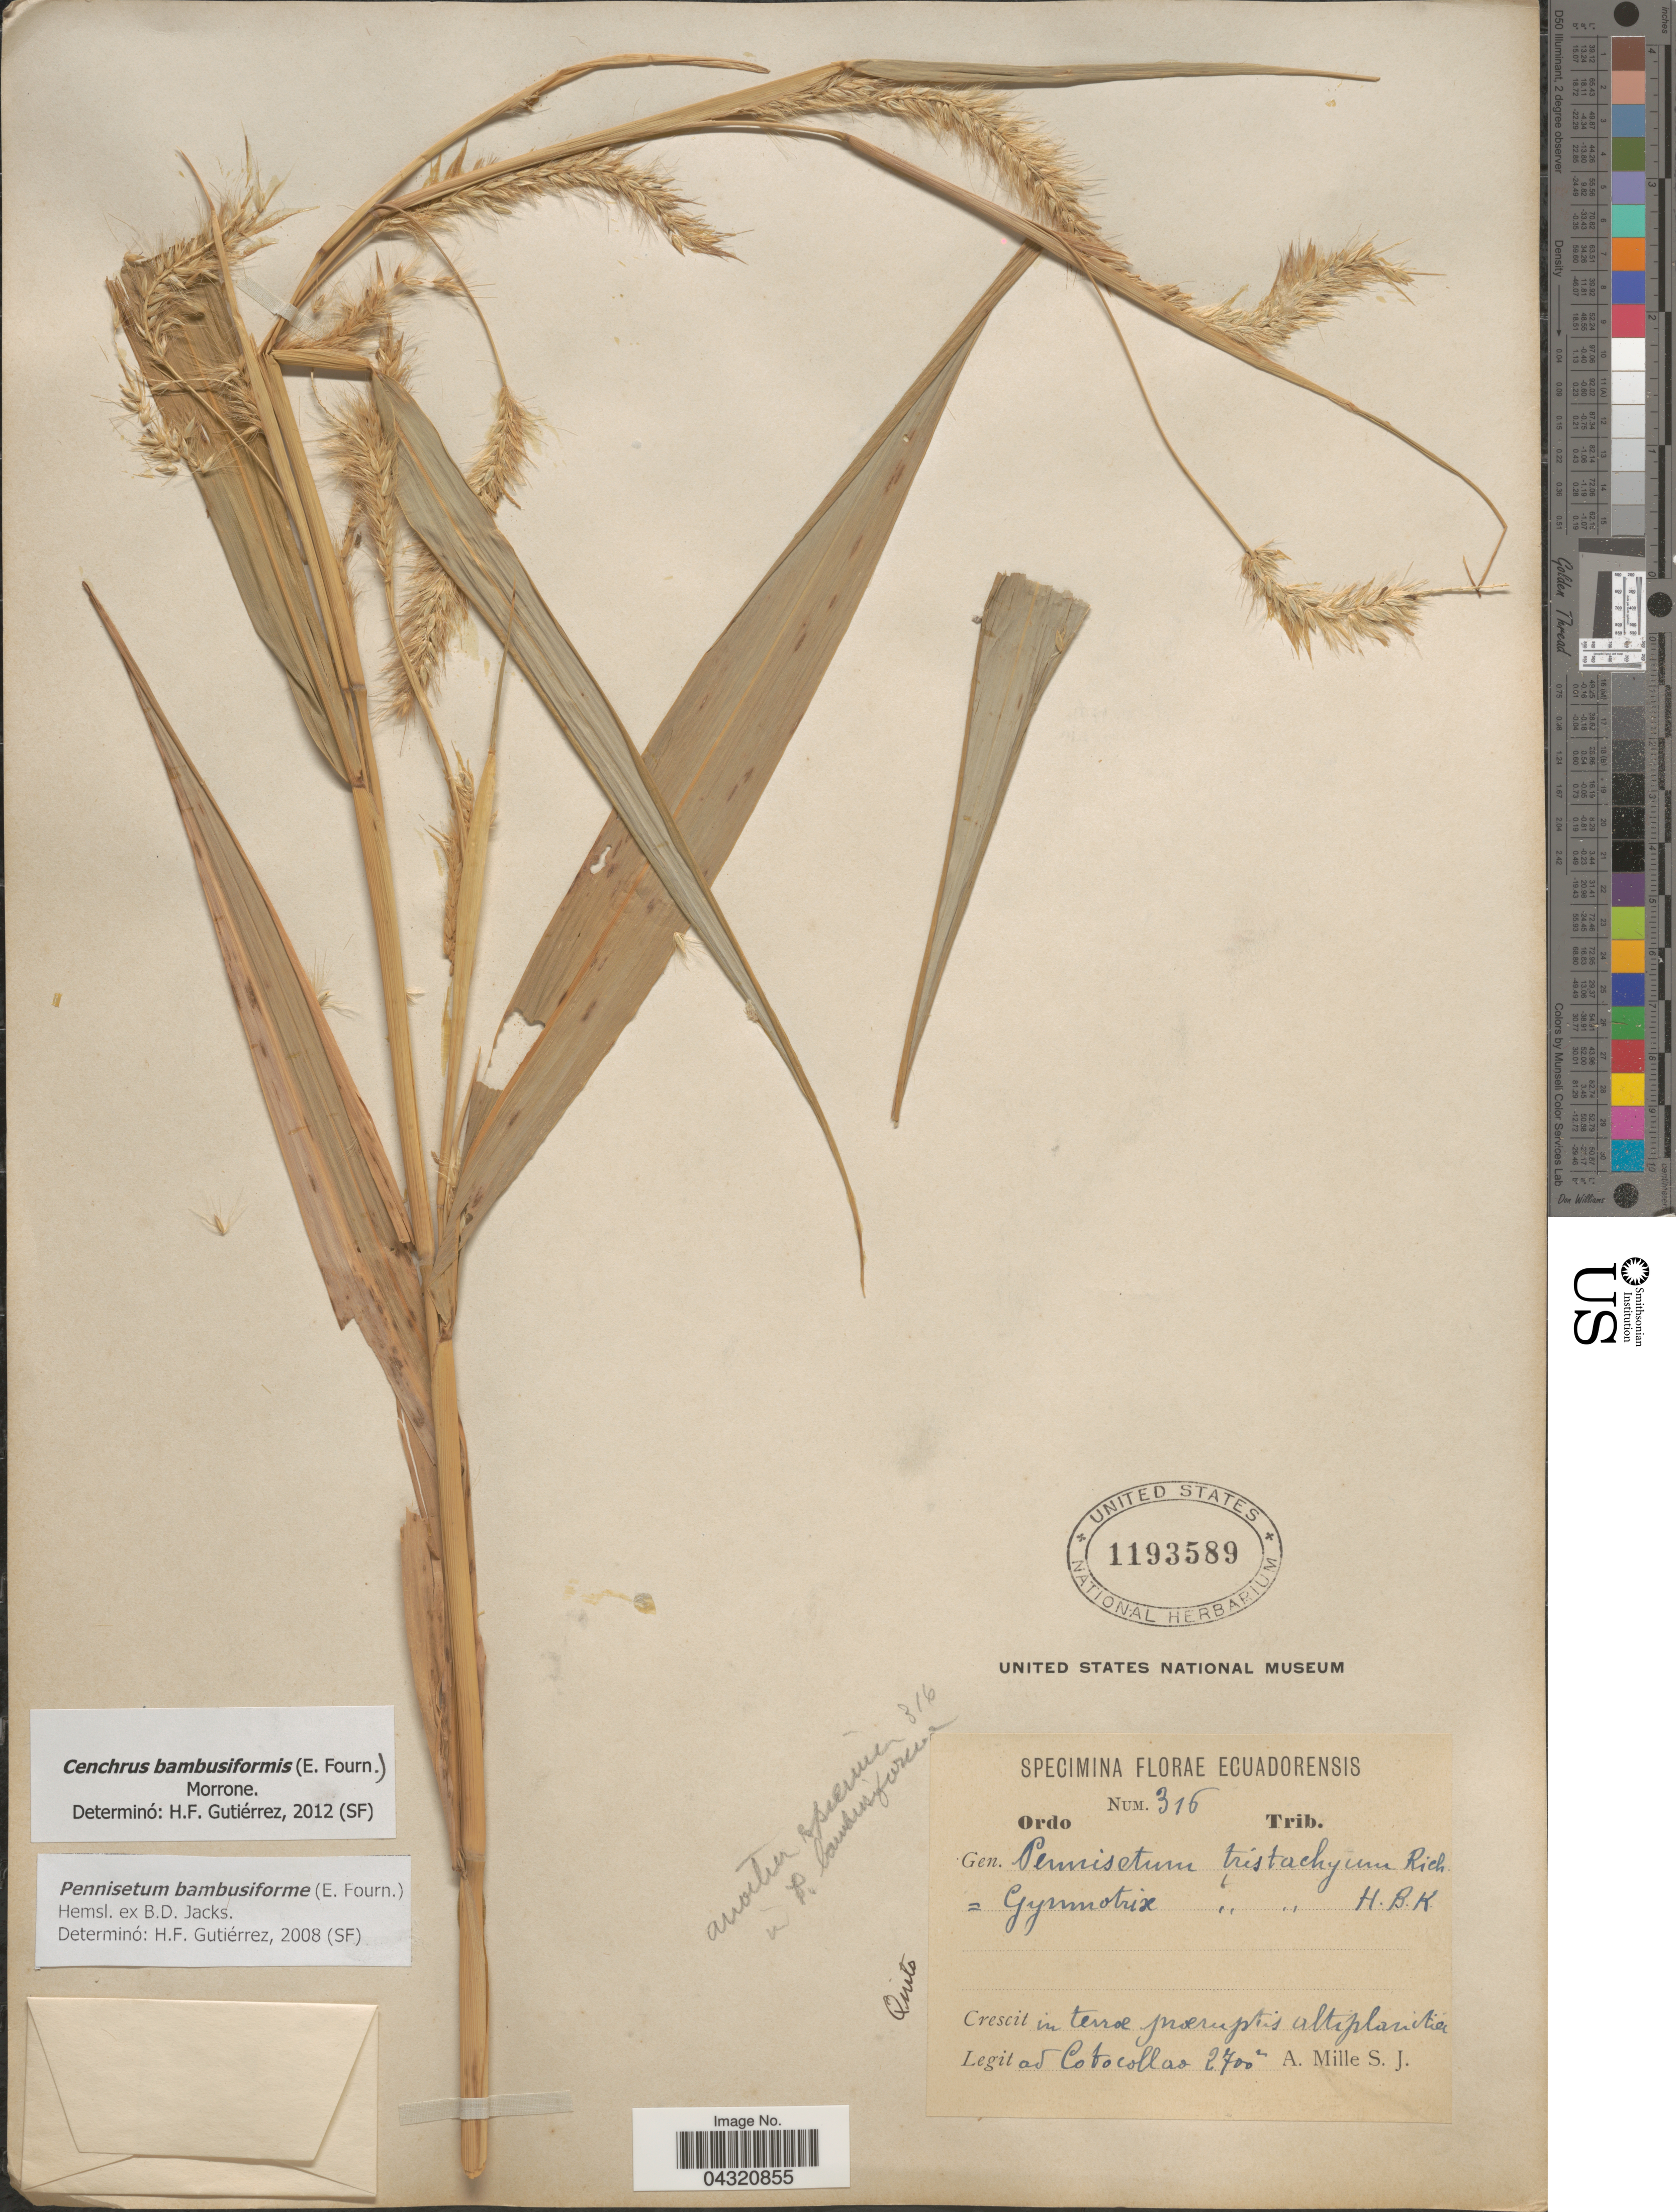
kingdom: Plantae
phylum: Tracheophyta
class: Liliopsida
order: Poales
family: Poaceae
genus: Cenchrus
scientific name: Cenchrus bambusiformis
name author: (E. Fourn.) Morrone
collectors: A. Mille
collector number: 316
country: Ecuador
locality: Cotocollao. Quito.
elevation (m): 2700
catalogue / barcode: US 1193589